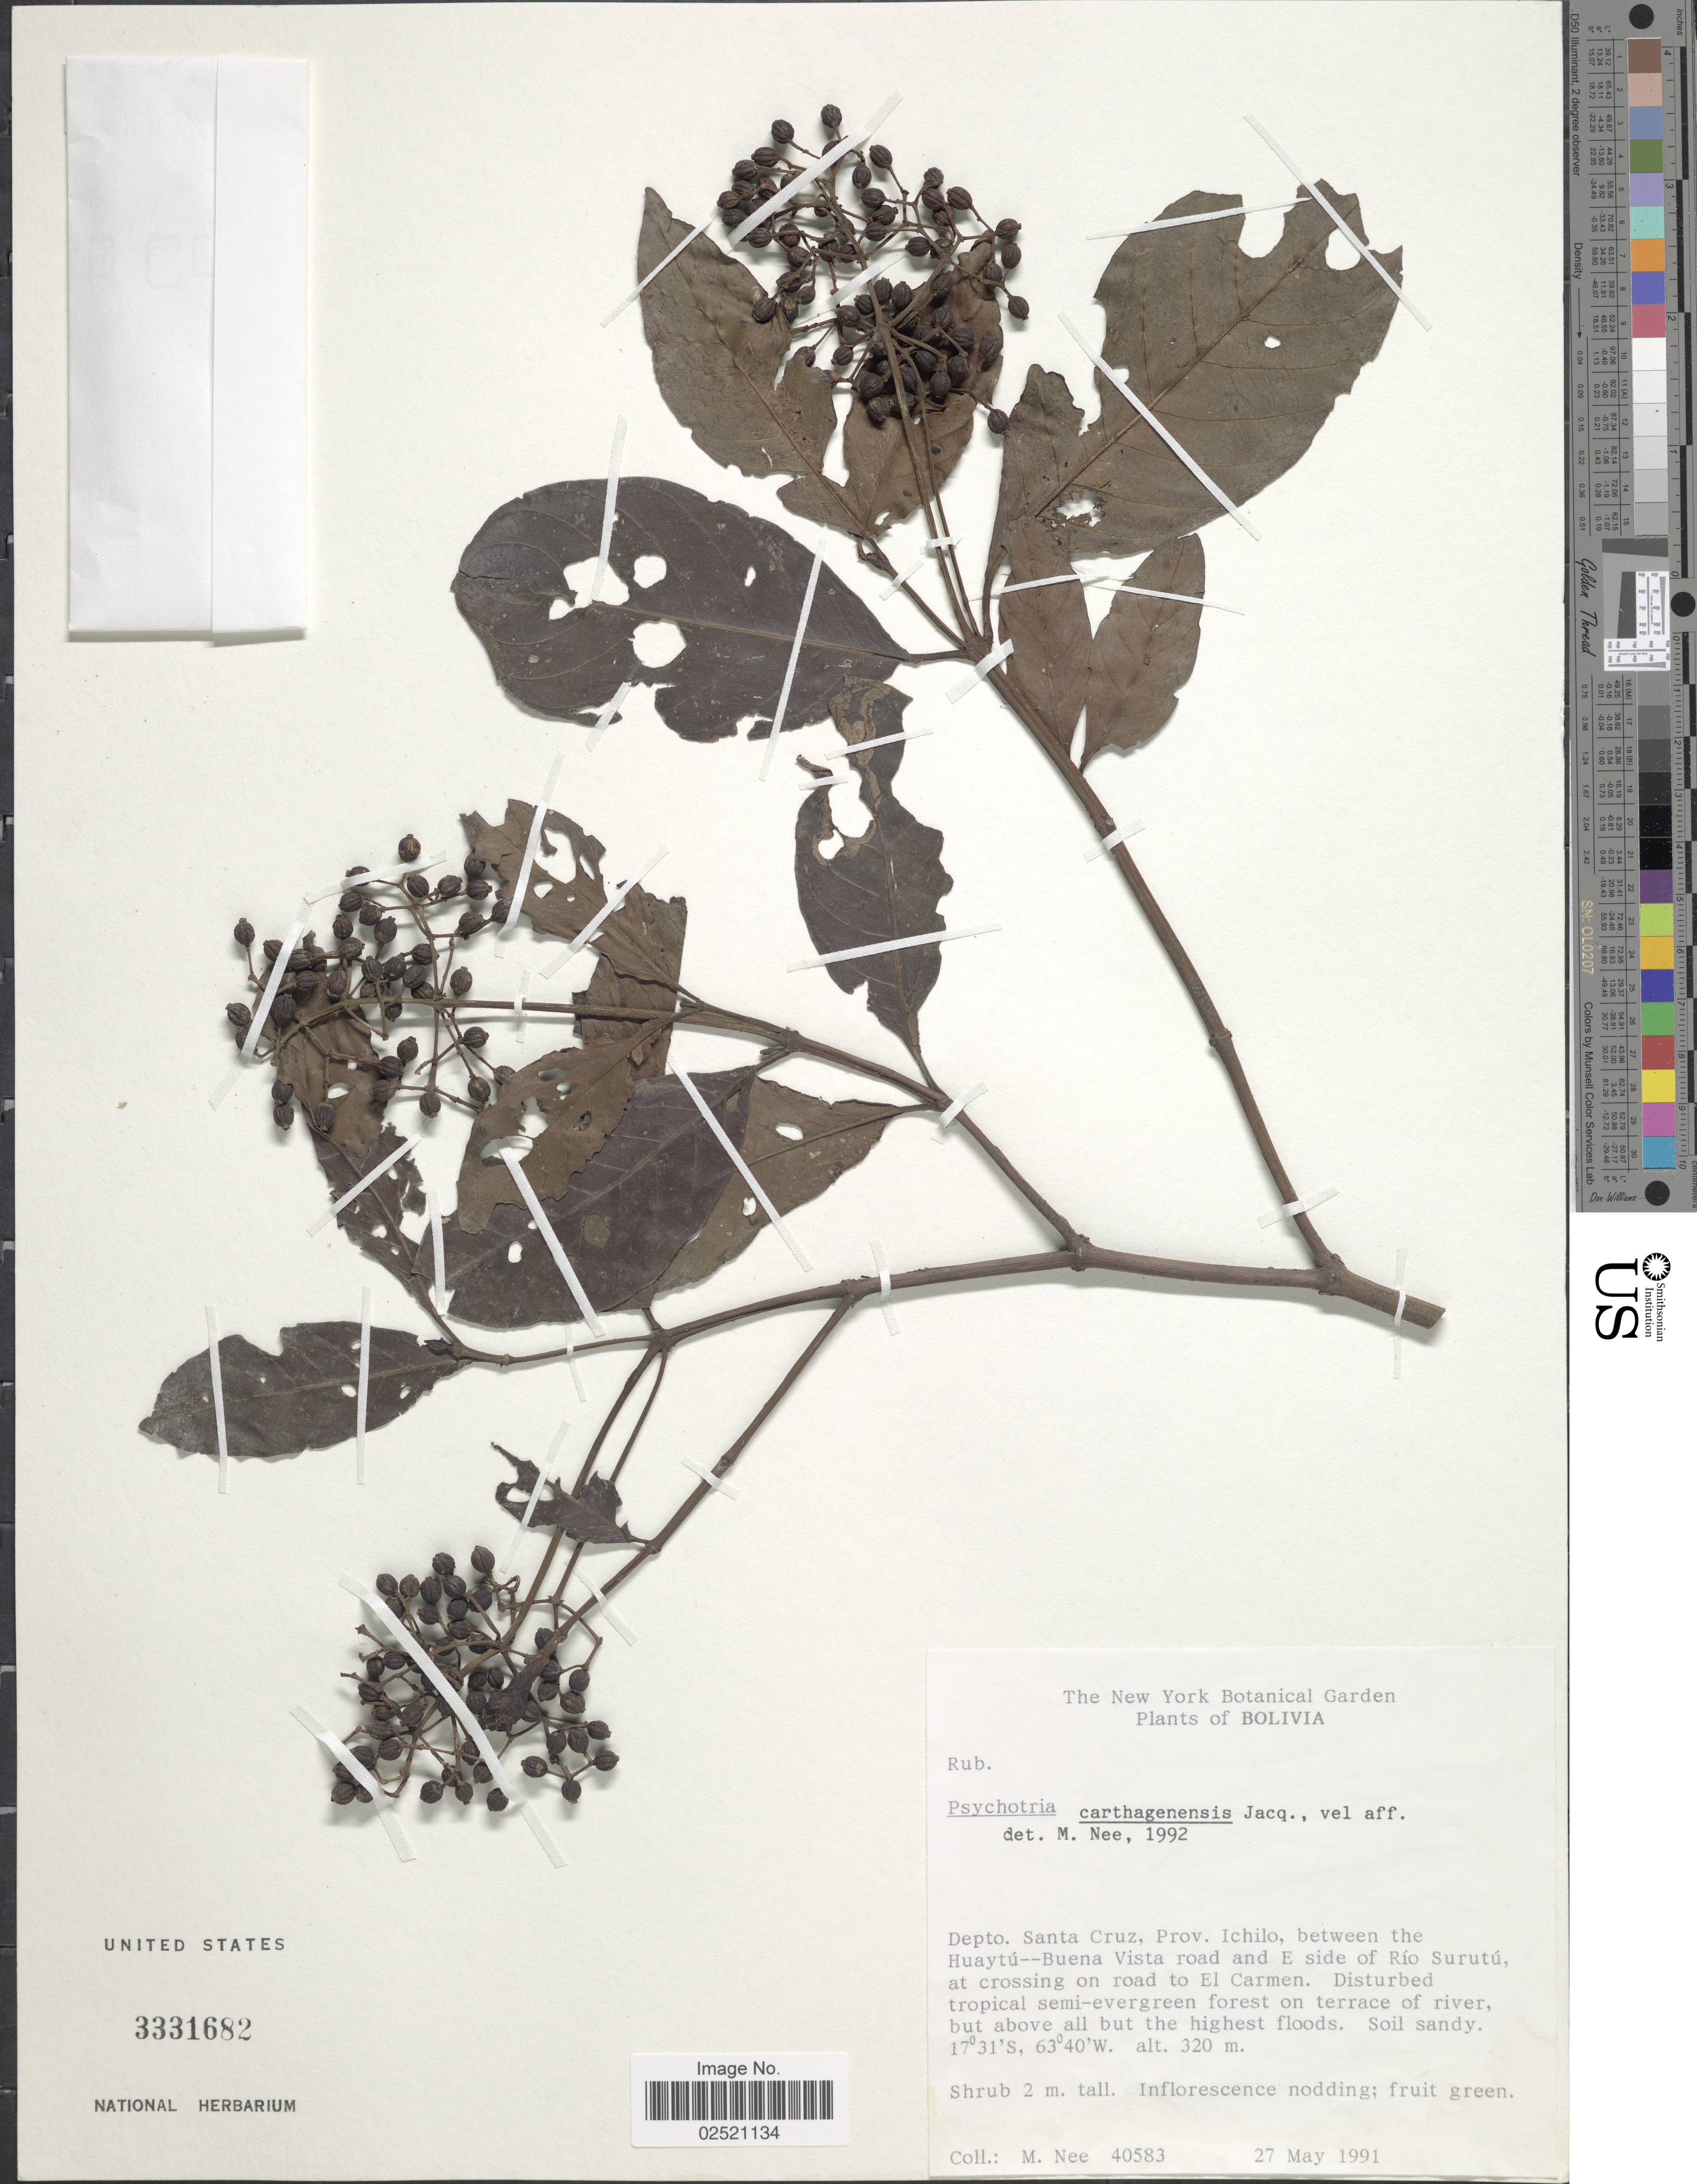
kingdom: Plantae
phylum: Tracheophyta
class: Magnoliopsida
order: Gentianales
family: Rubiaceae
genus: Psychotria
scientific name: Psychotria carthagenensis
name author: Jacq.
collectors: M. Nee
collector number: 40583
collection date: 1991-05-27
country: Bolivia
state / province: Santa Cruz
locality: Prov. Ichilo, between the Huaytu--Buena Vista road and E side of Rio Surutu, at crossing on road to El Carmen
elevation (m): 320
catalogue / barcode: US 3331682